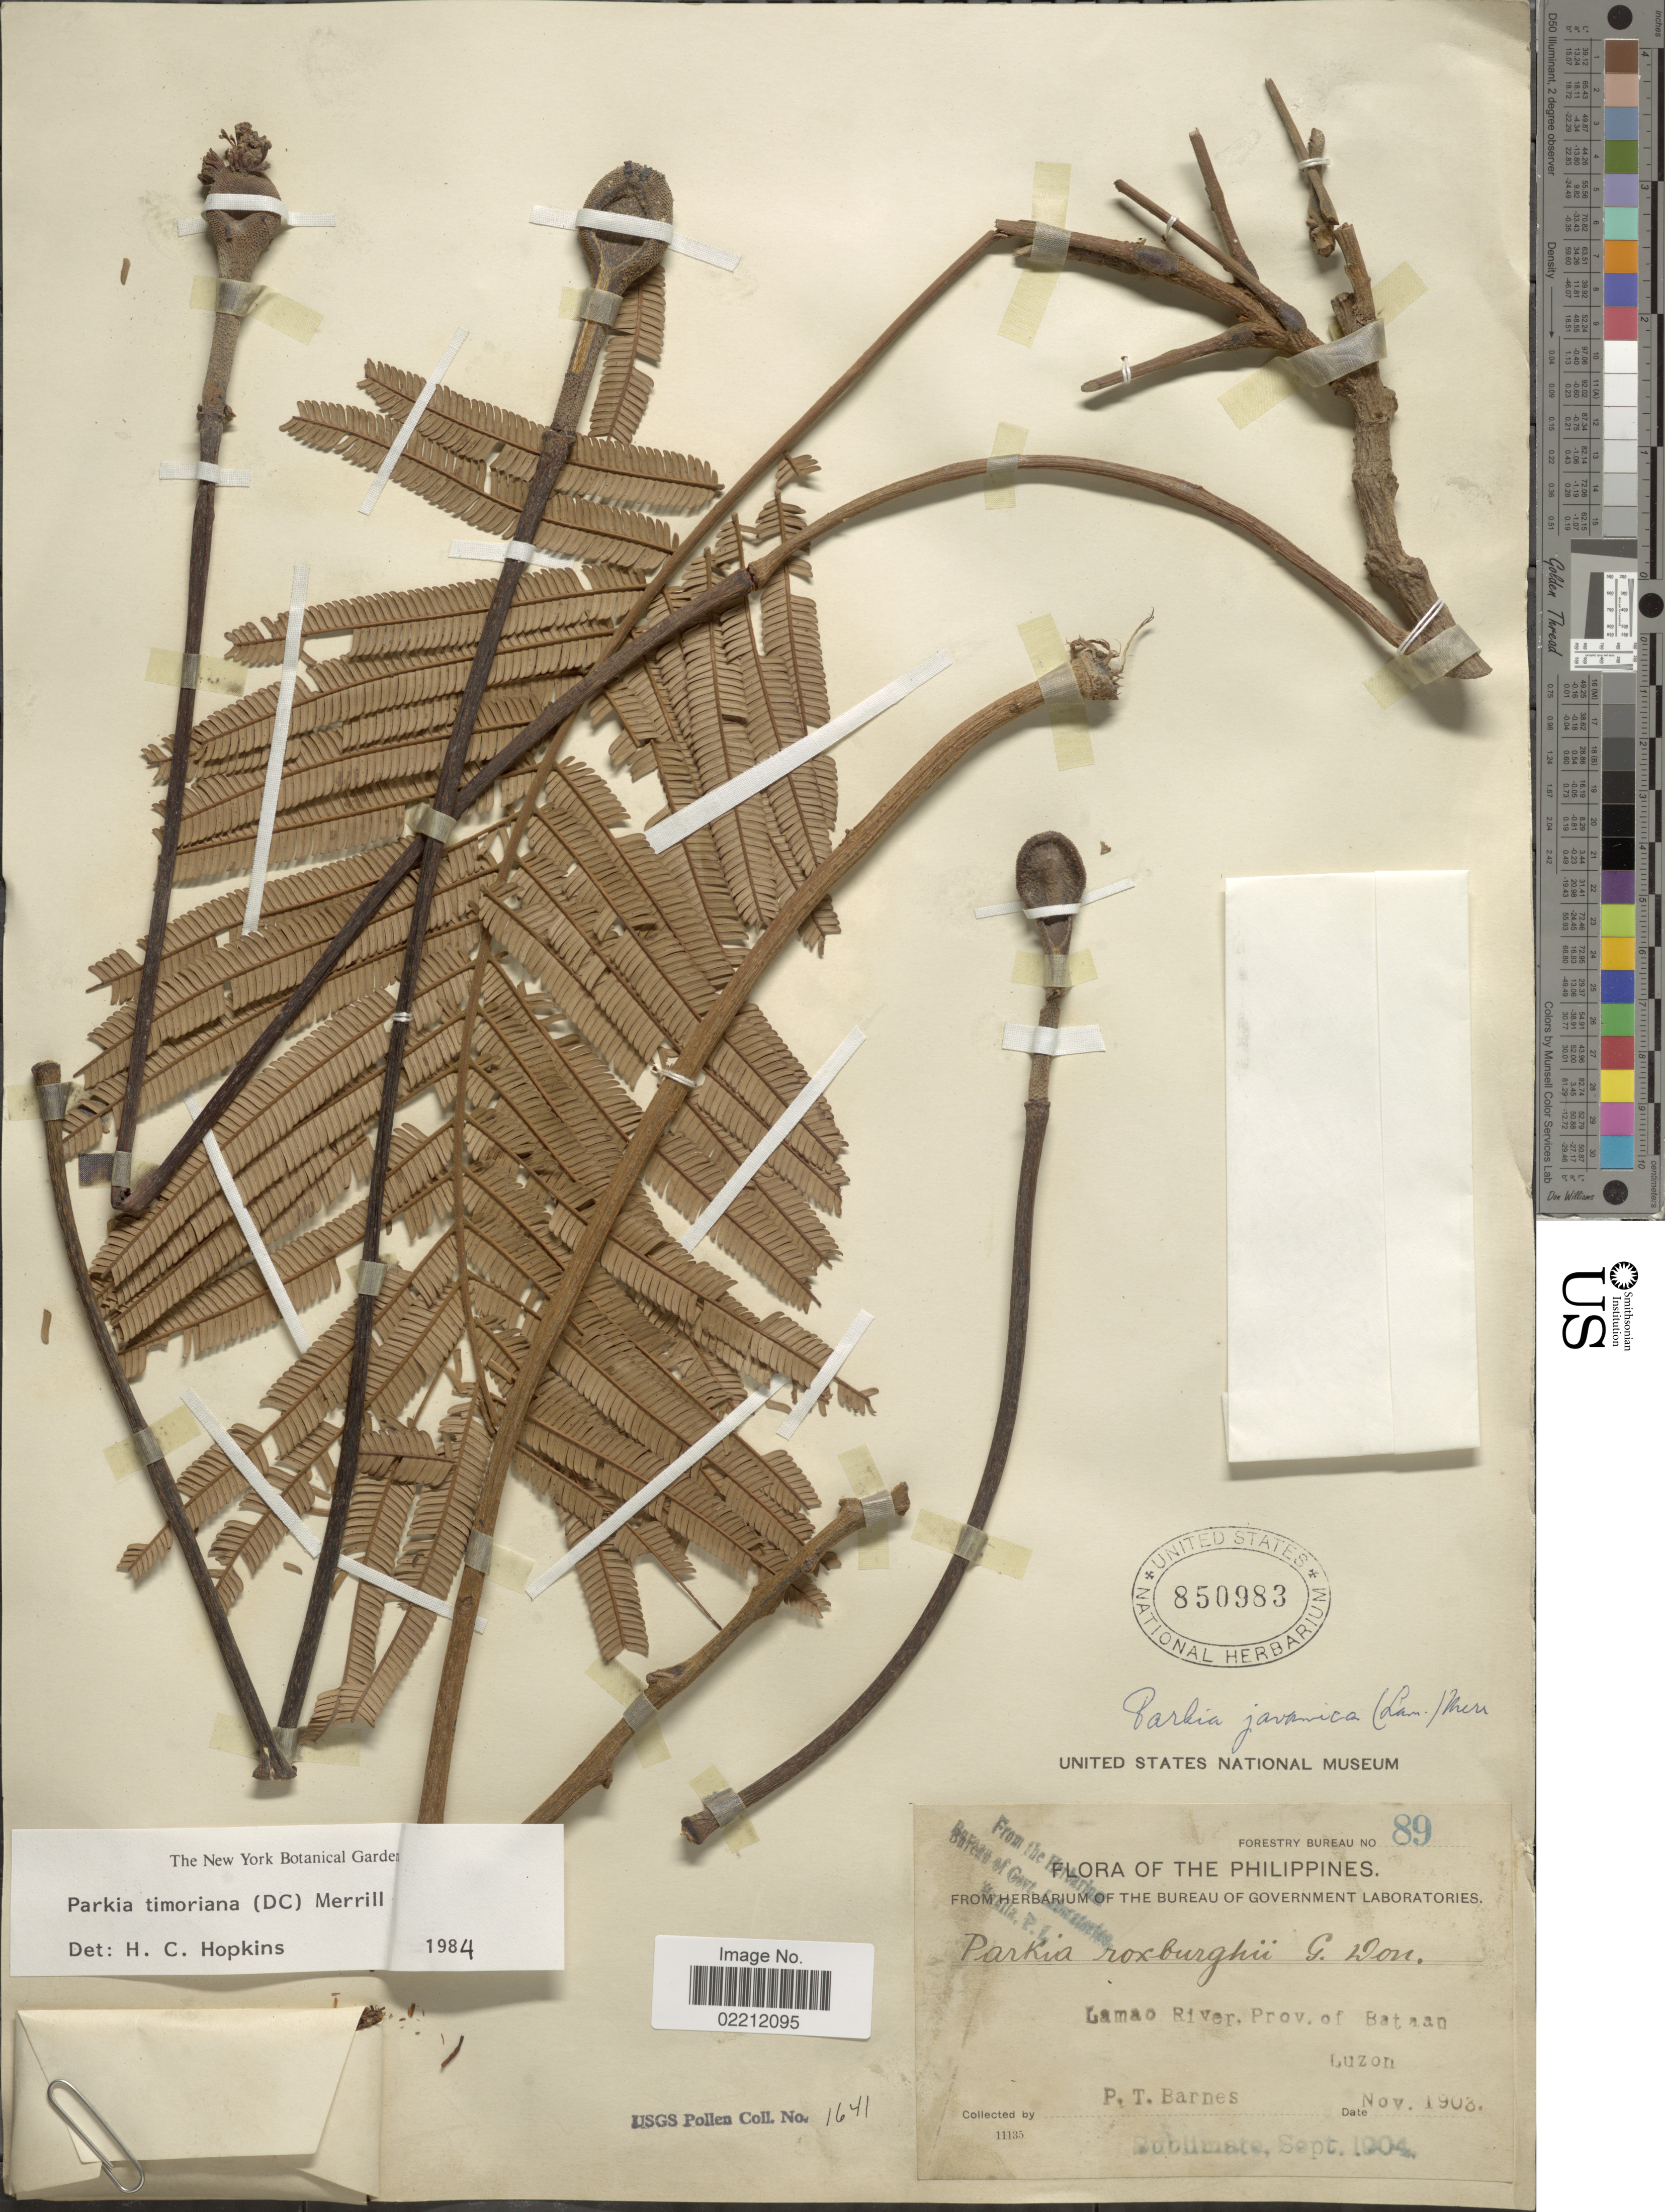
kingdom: Plantae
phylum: Tracheophyta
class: Magnoliopsida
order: Fabales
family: Fabaceae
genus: Parkia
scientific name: Parkia timoriana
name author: (DC.) Merr.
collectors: P. Barnes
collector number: Forestry Bureau 89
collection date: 1903-11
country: Philippines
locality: Lamao River, Prov. of Bataan, Luzon.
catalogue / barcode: US 850983